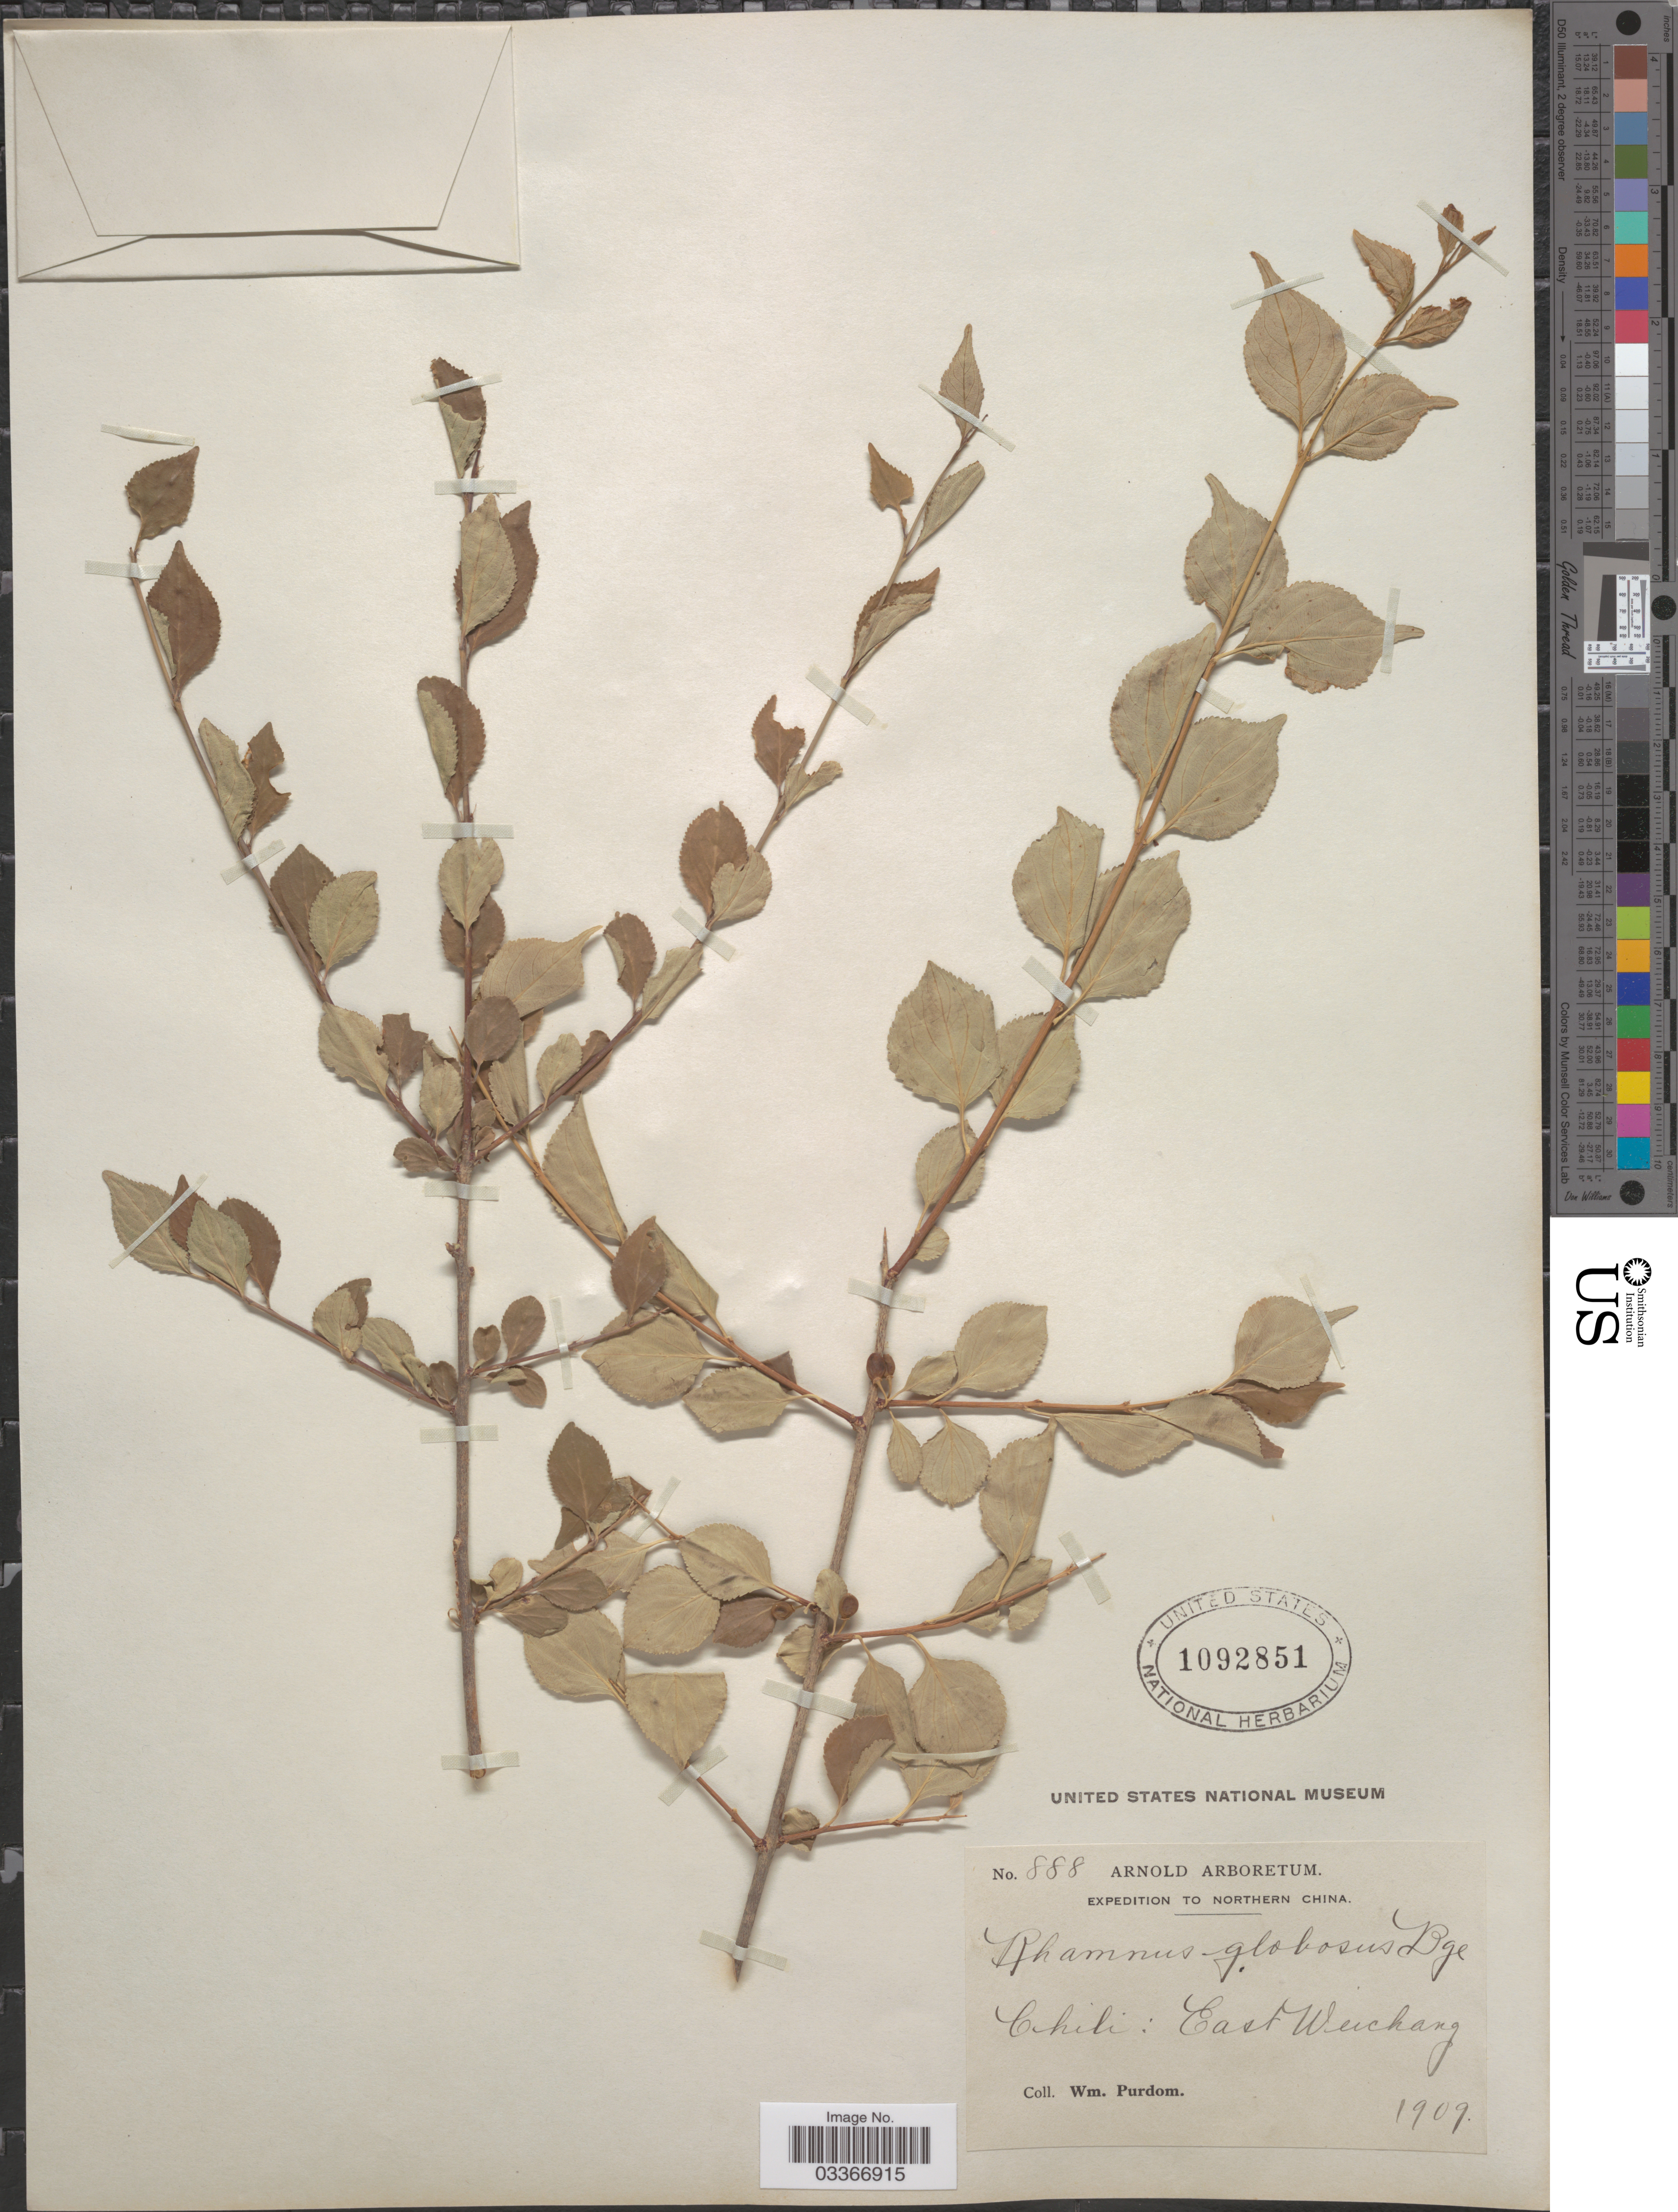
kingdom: Plantae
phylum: Tracheophyta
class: Magnoliopsida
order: Rosales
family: Rhamnaceae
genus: Rhamnus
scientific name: Rhamnus globosa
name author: Bunge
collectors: W. Purdom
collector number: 888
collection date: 1909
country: China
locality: Northern China. Chili: East Weichang.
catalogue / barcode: US 1092851